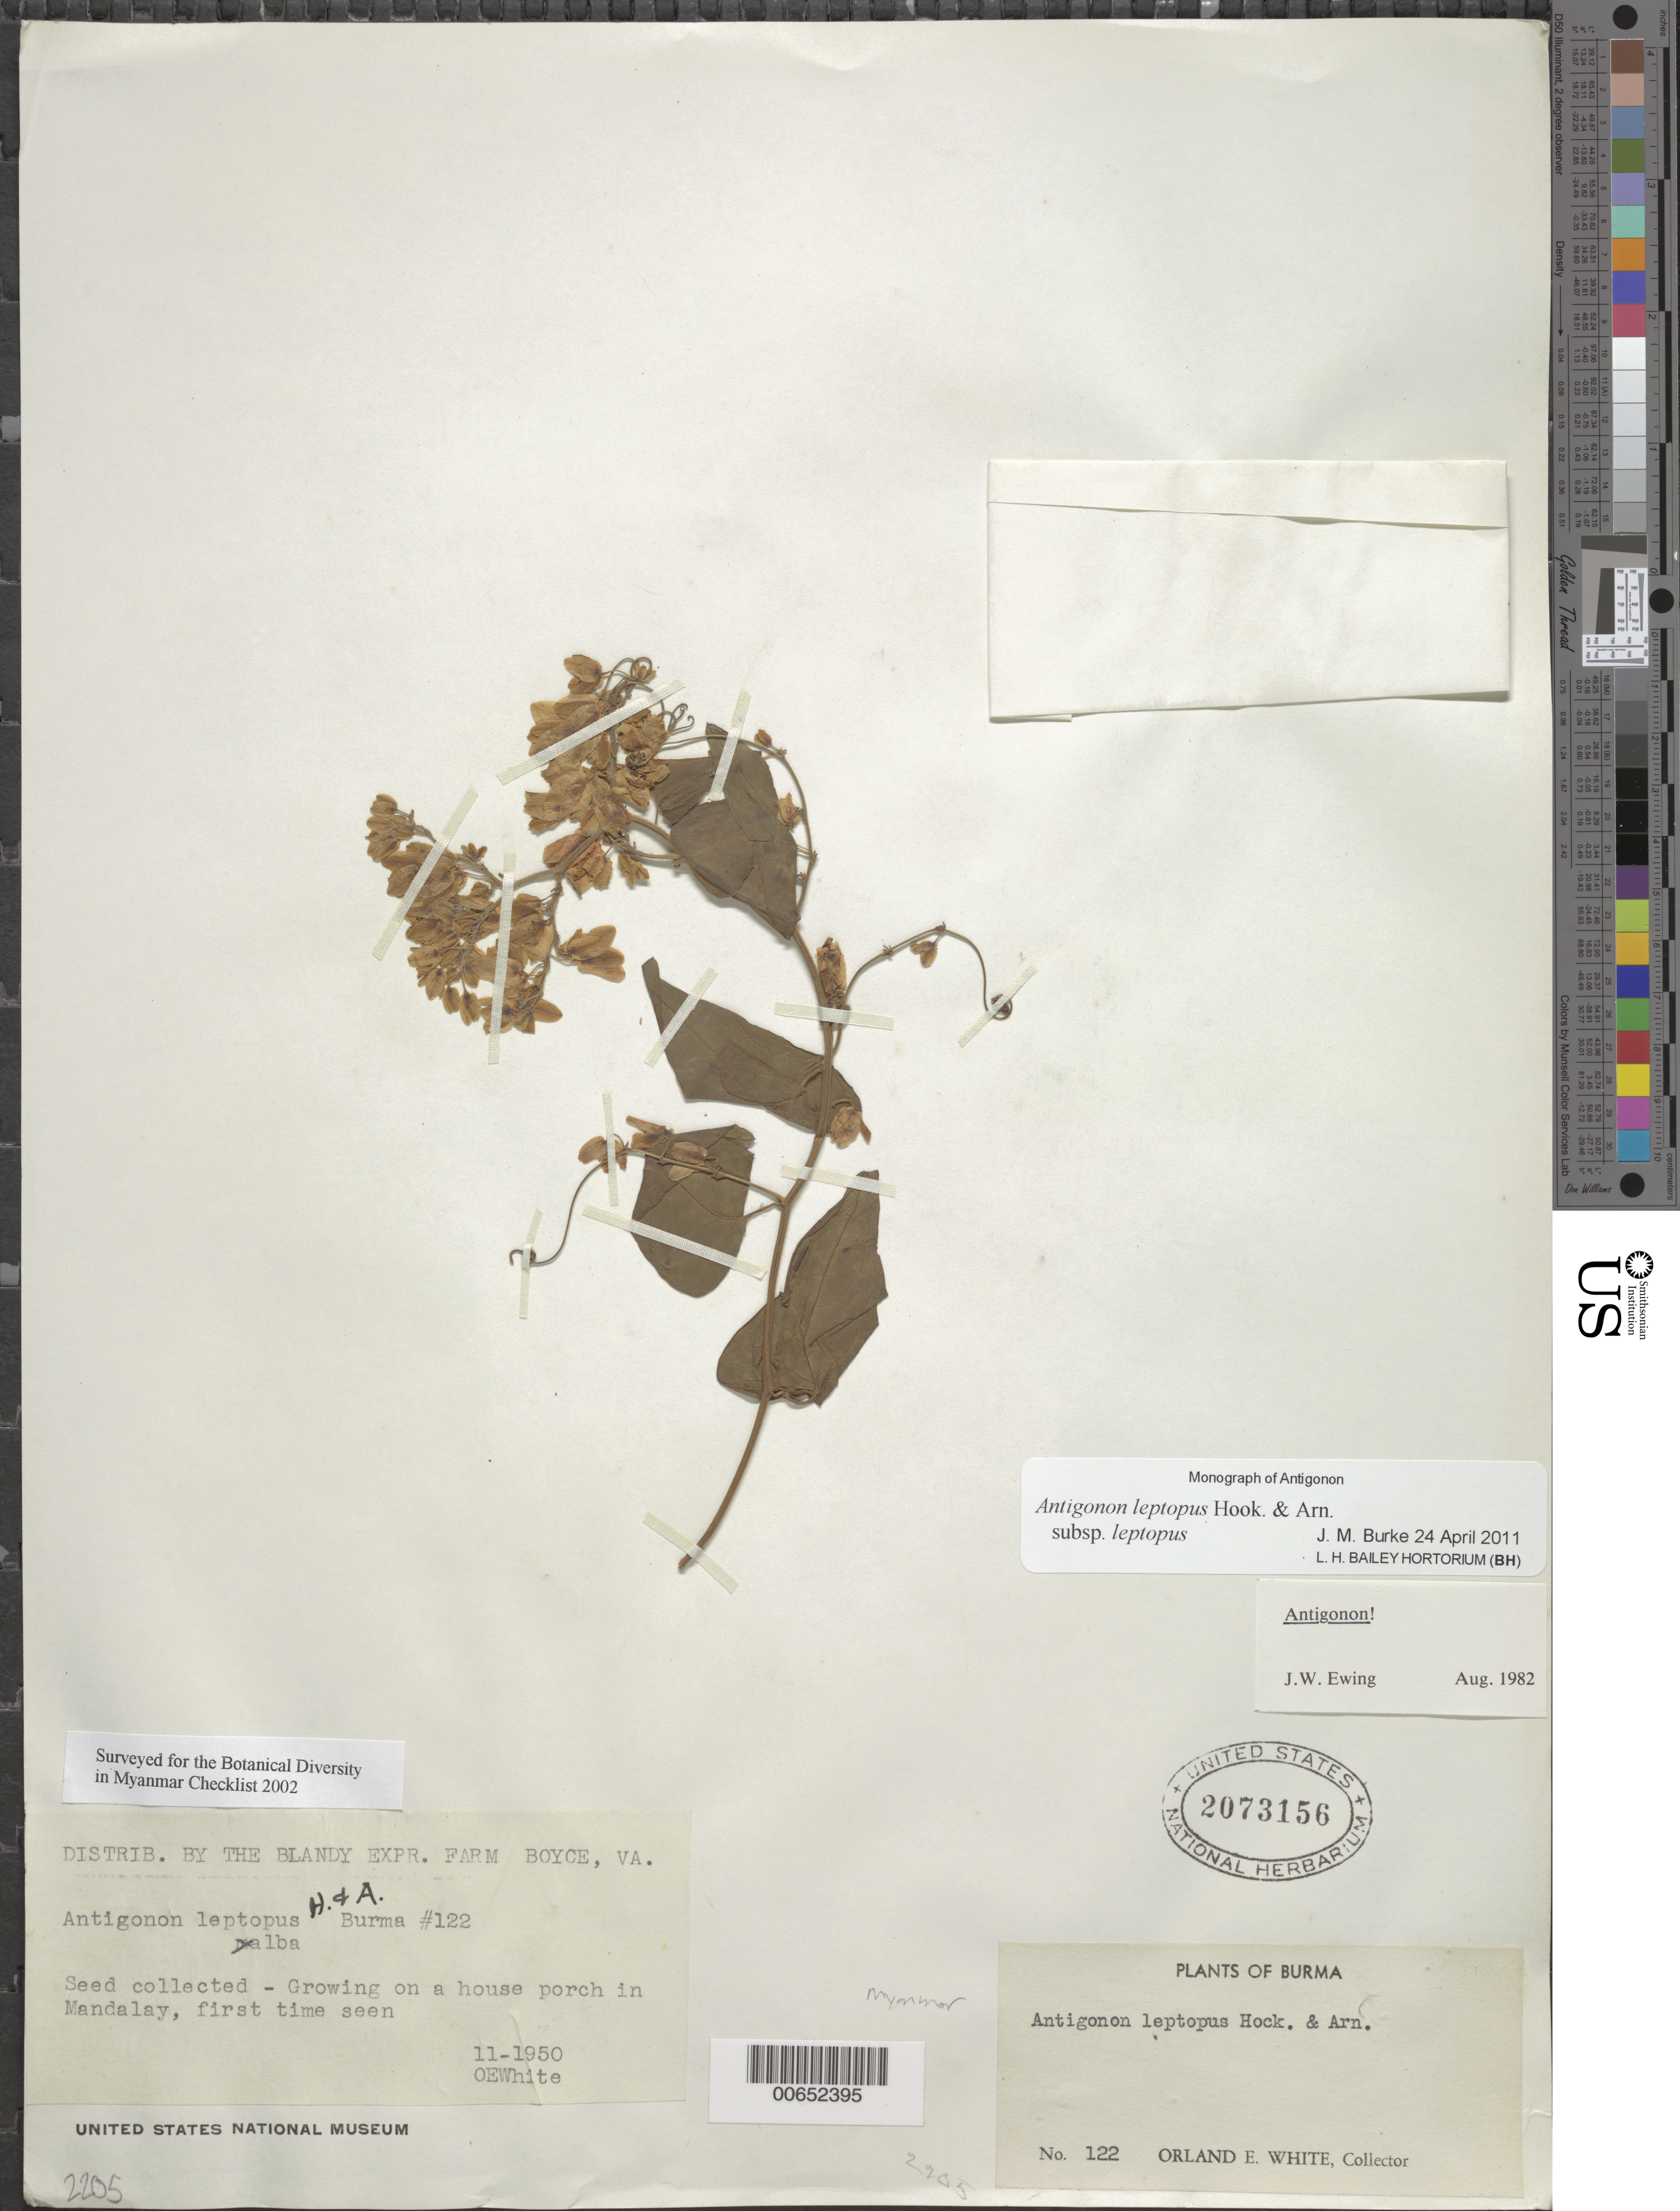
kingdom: Plantae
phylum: Tracheophyta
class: Magnoliopsida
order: Caryophyllales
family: Polygonaceae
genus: Antigonon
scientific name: Antigonon leptopus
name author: Hook. & Arn.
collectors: O. E. White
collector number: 122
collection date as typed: Nov 1950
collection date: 1950-11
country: Myanmar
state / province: Mandalay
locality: Porch of a house in Mandalay.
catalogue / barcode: US 2073156